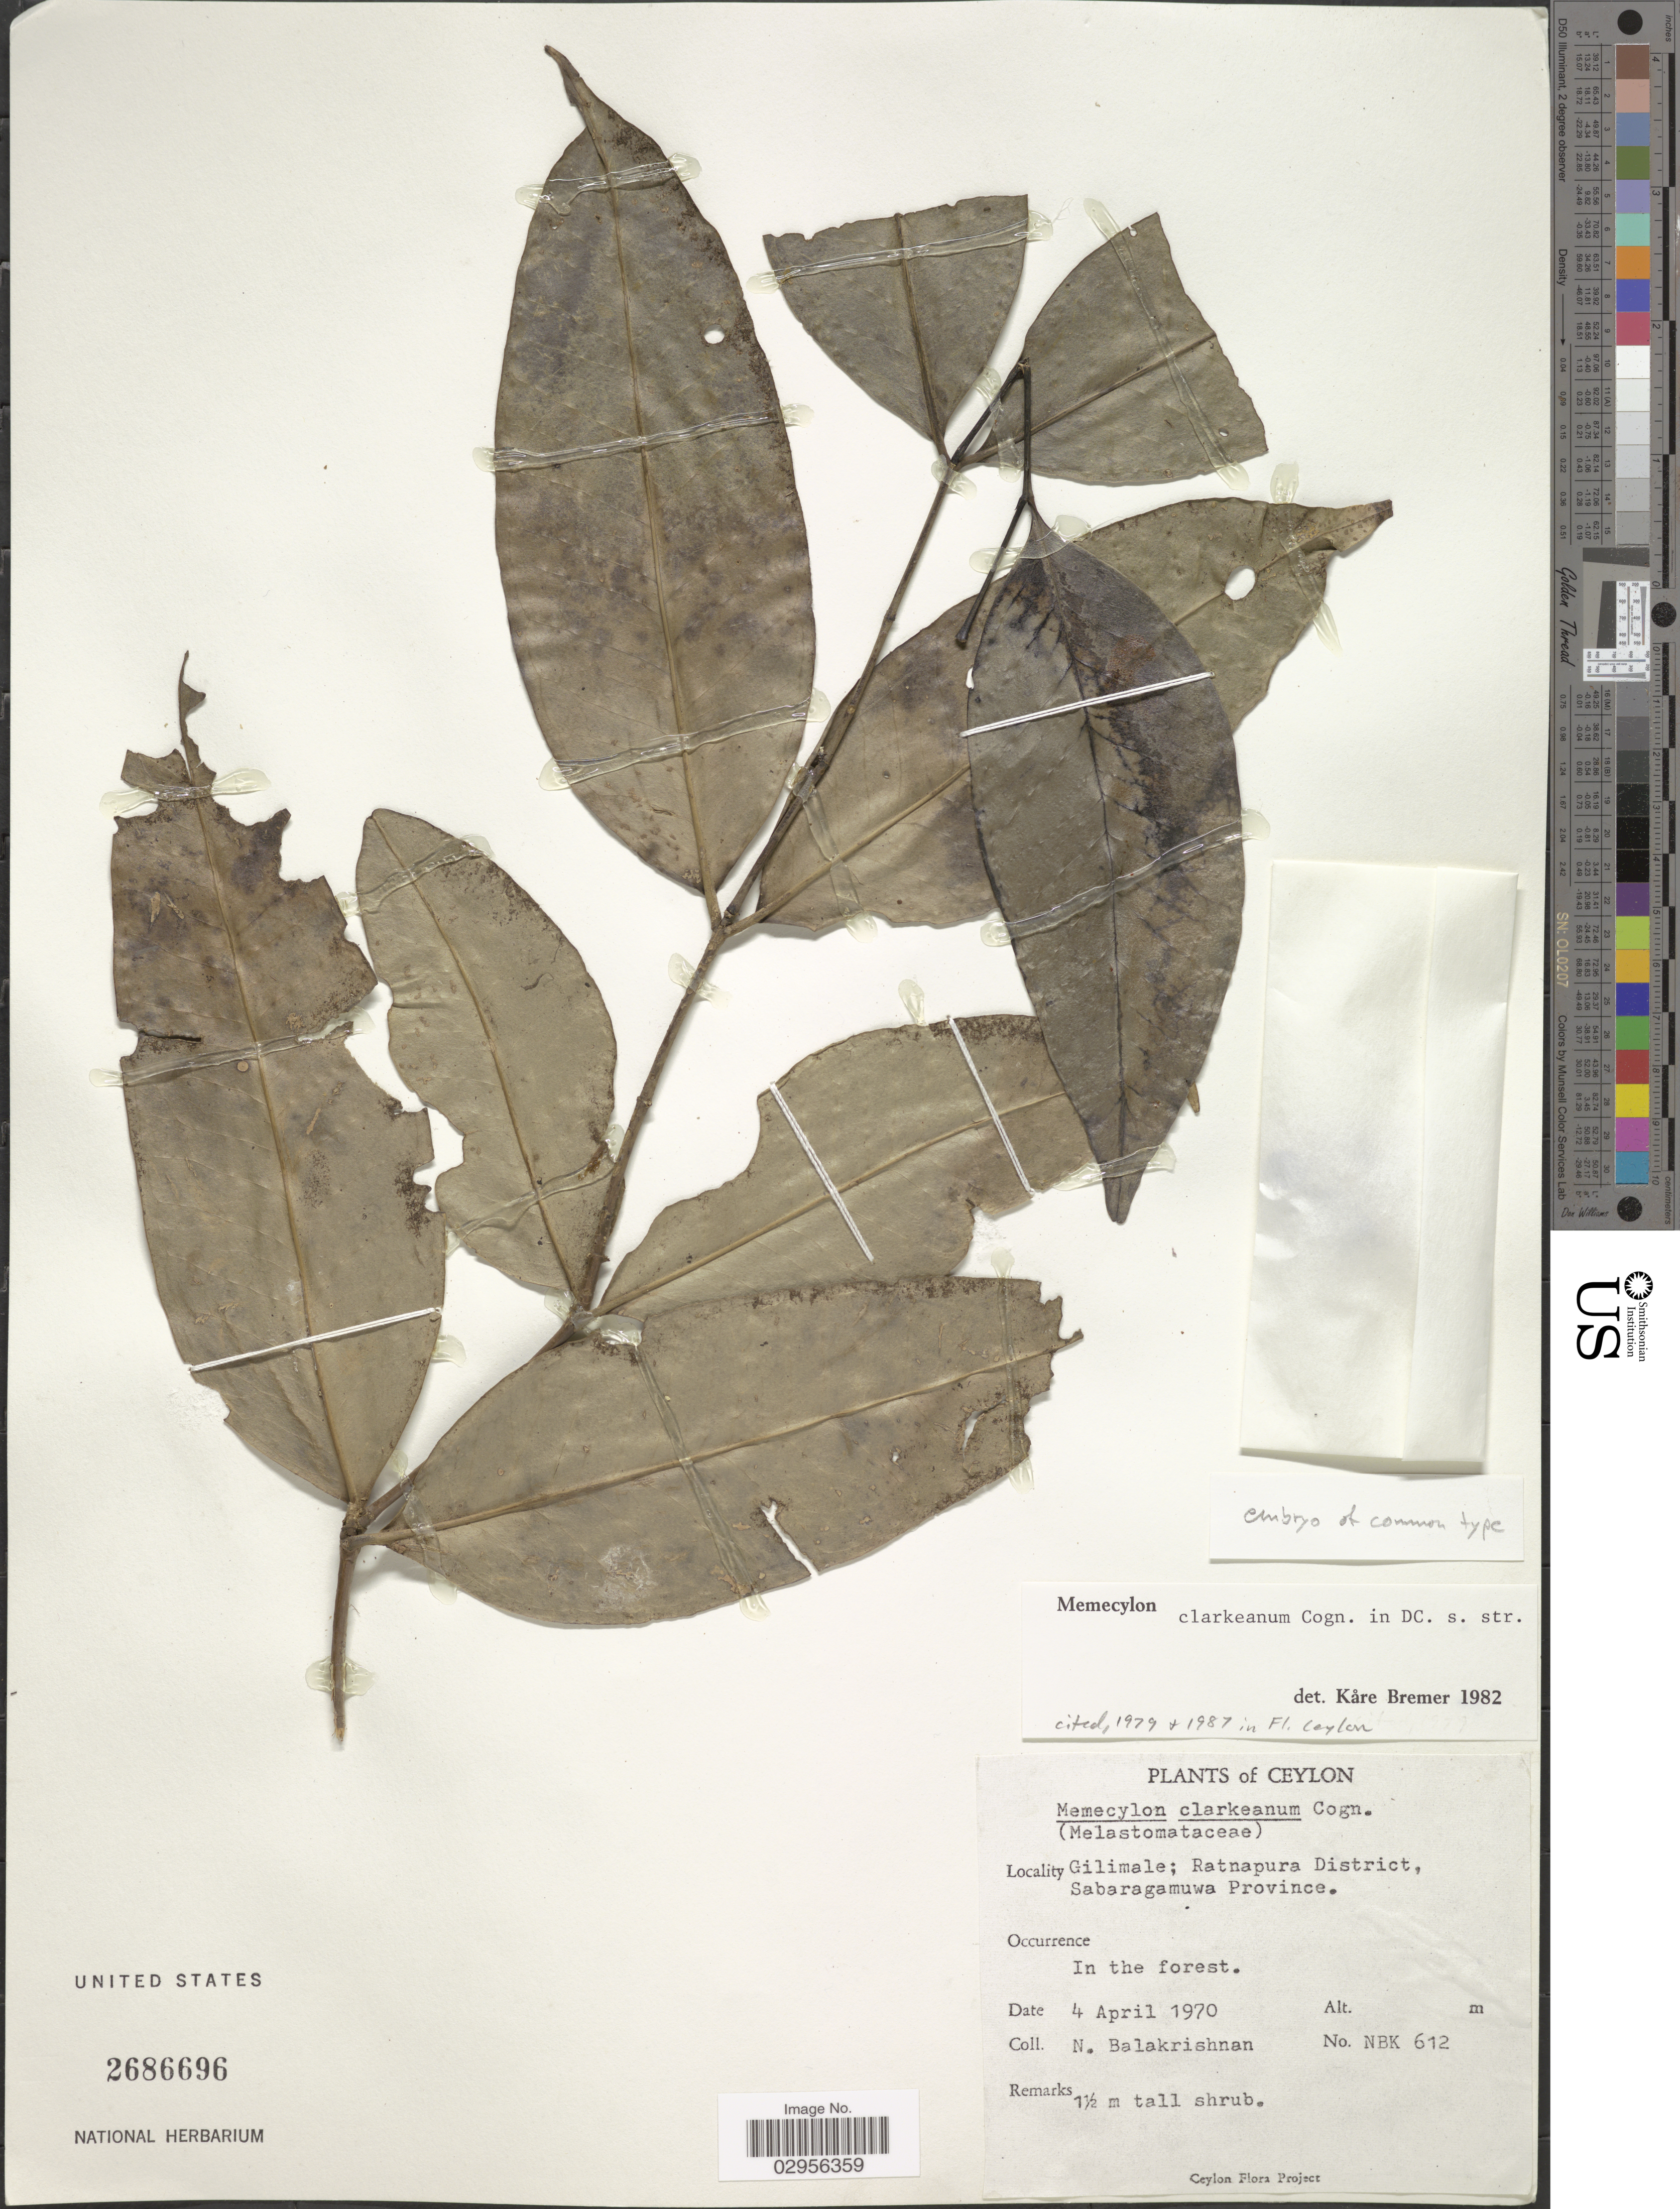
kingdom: Plantae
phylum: Tracheophyta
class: Magnoliopsida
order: Myrtales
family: Melastomataceae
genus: Memecylon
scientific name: Memecylon clarkeanum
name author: Cogn.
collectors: N. Balakrishnan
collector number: NBK 612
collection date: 1970-04-04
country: Sri Lanka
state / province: Sabaragamuwa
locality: Ceylon. Gilimale; Ratnapura District.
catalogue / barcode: US 2686696